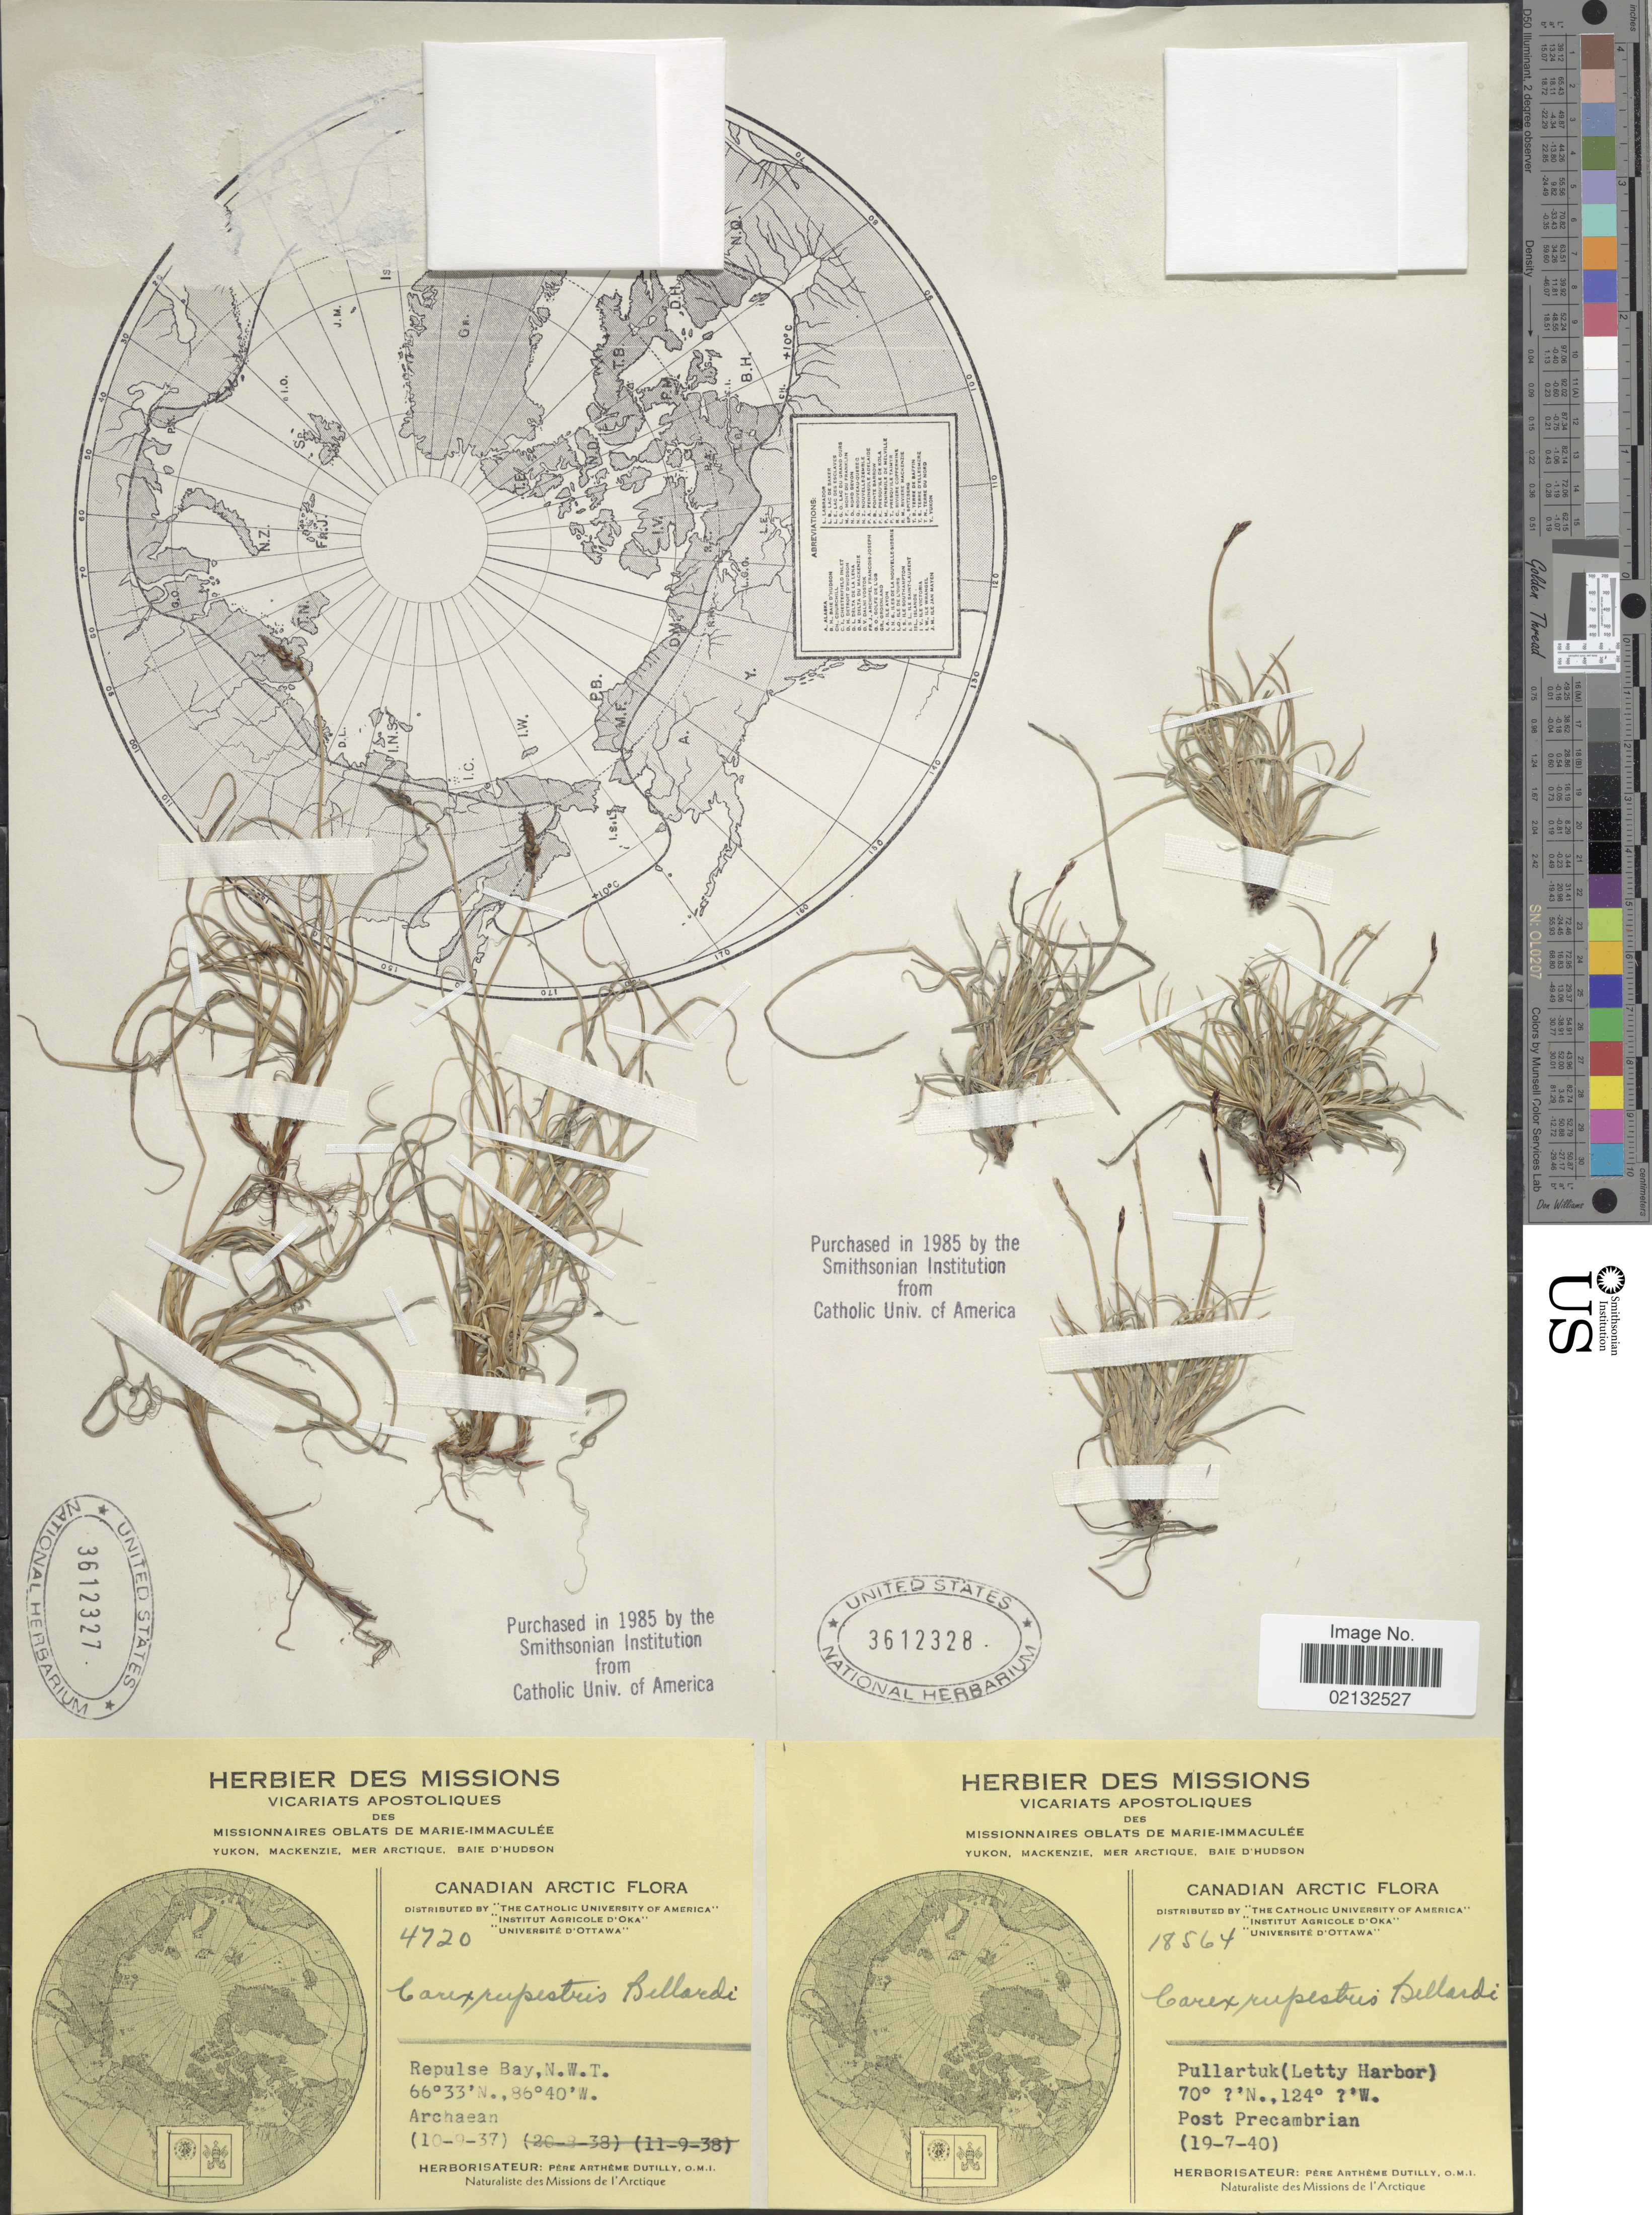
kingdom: Plantae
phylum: Tracheophyta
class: Liliopsida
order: Poales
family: Cyperaceae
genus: Carex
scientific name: Carex rupestris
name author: All.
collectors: A. Dutilly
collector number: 18564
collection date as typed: Transcribed d/m/y: 19/7/40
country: Canada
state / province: Northwest Territories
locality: Pullartuk (Letty Harbor)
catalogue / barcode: US 3612328-2